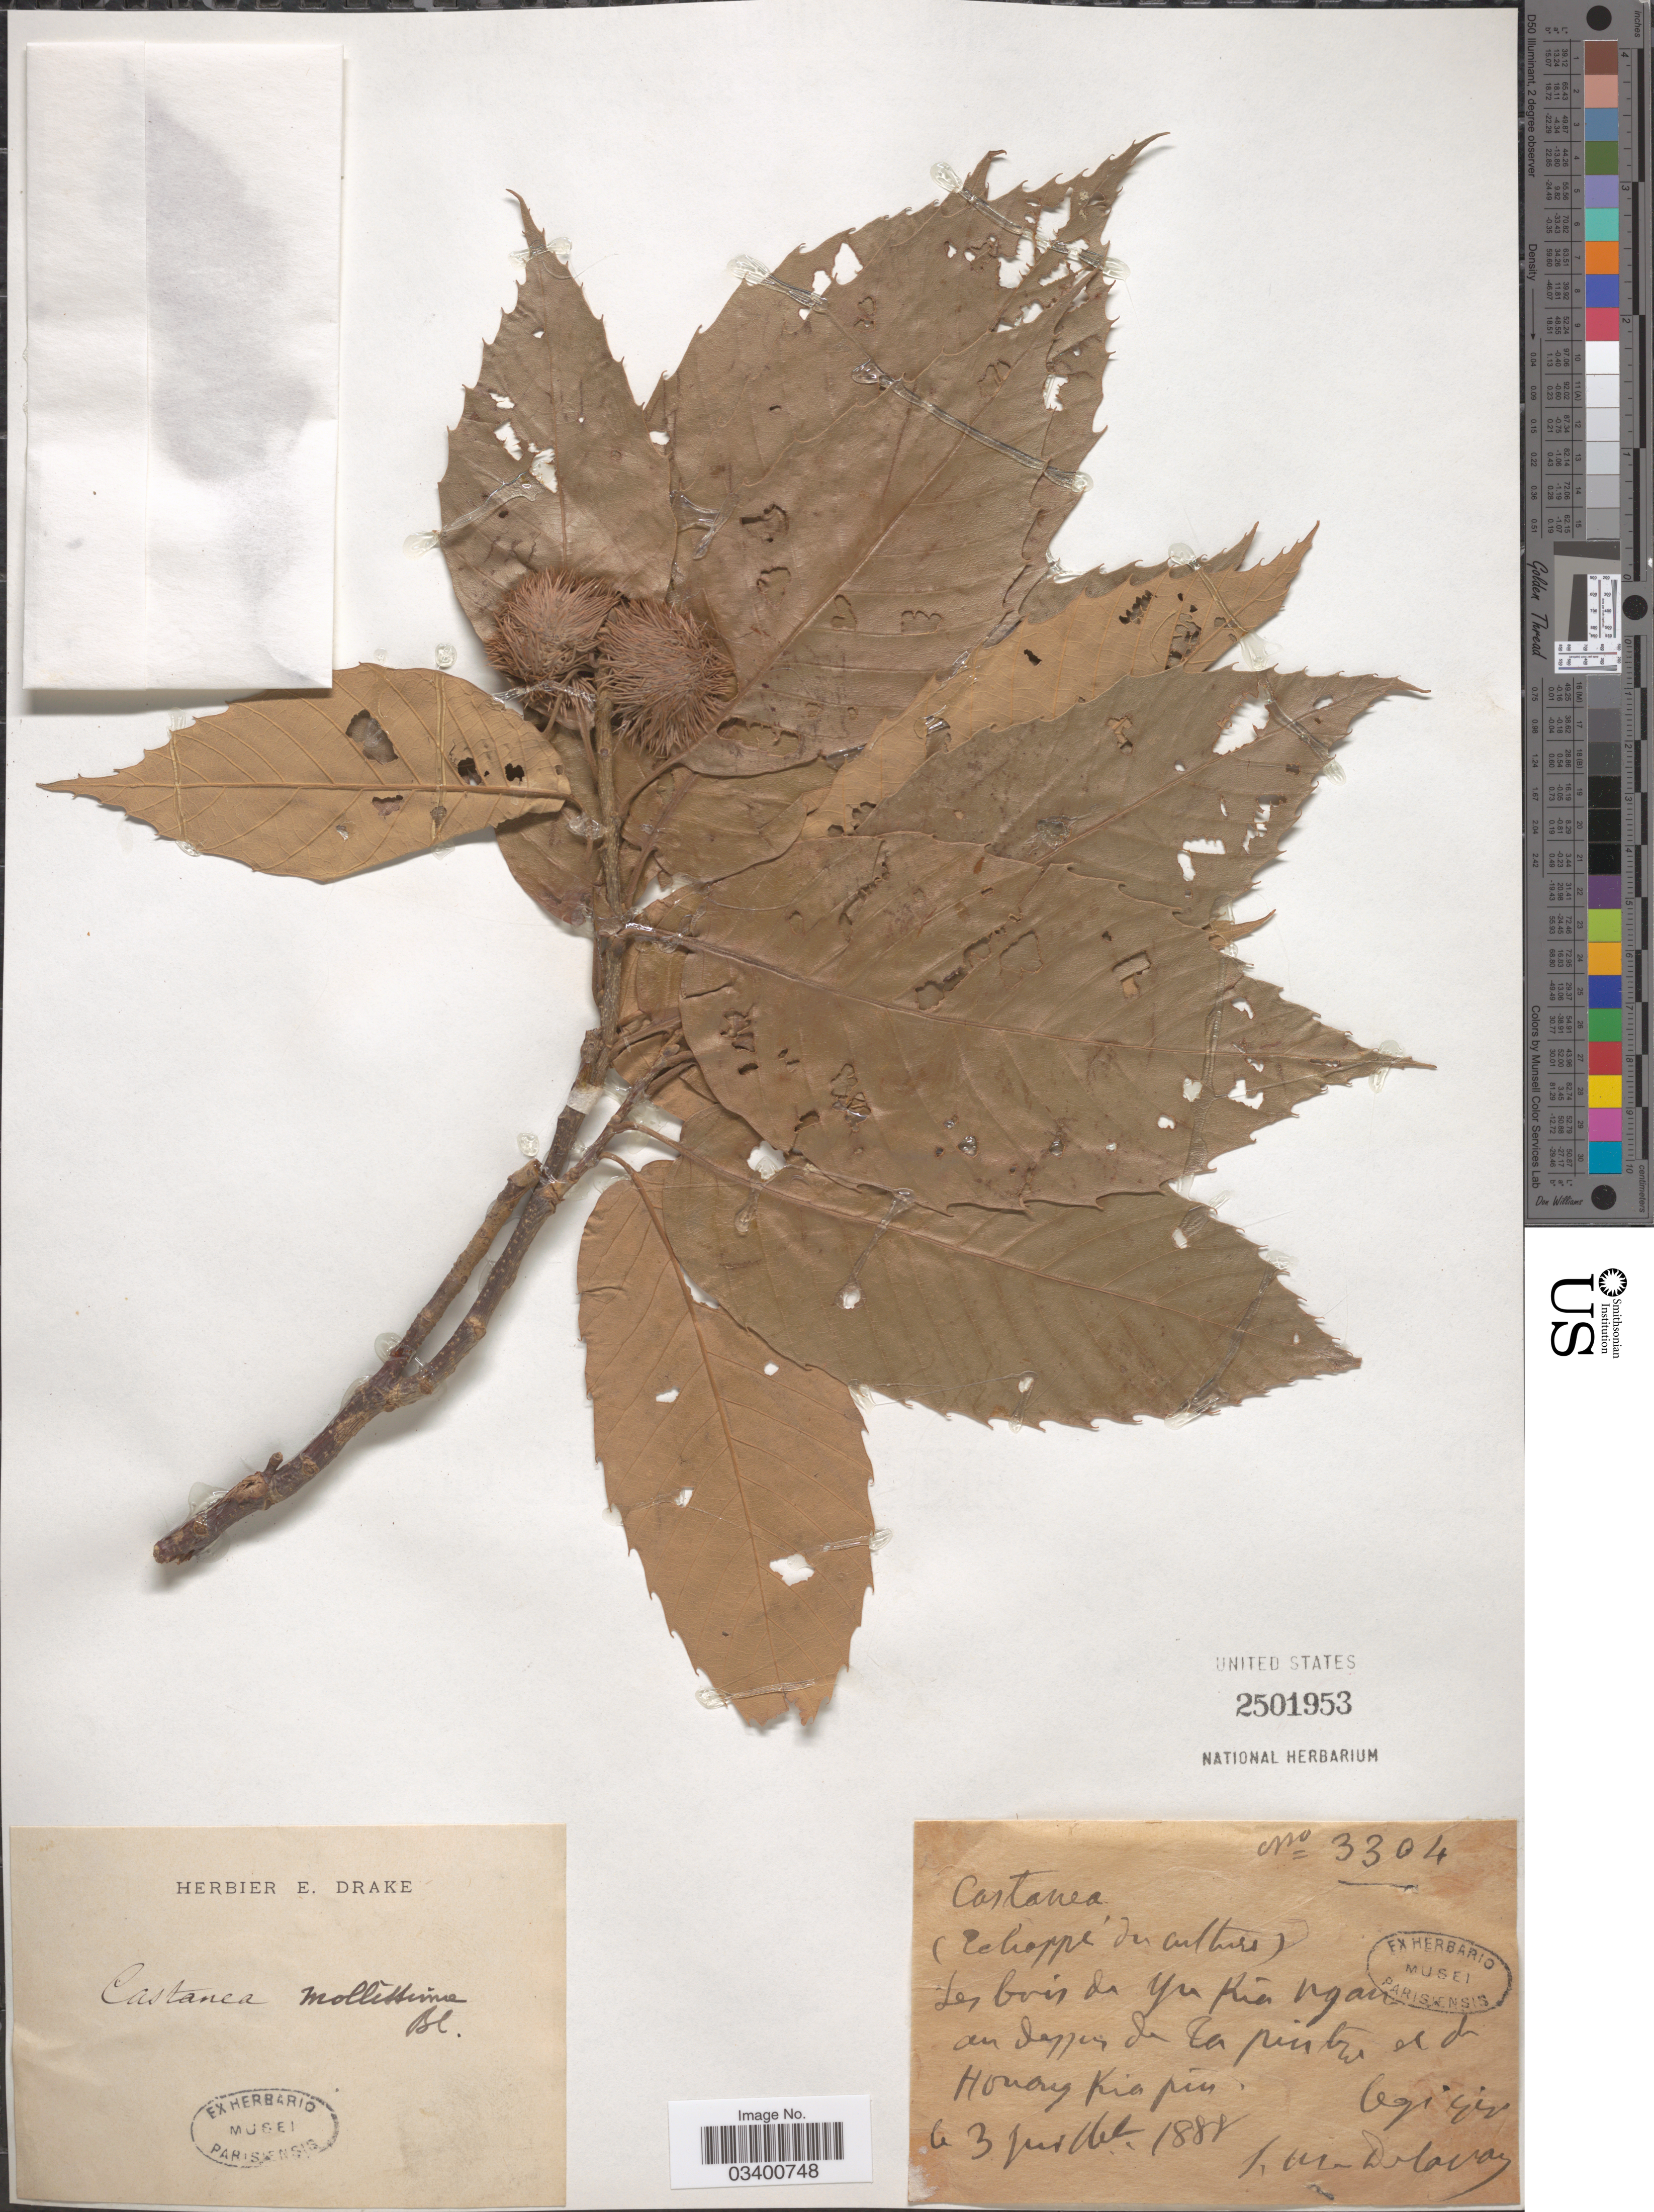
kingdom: Plantae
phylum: Tracheophyta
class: Magnoliopsida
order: Fagales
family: Fagaceae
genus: Castanea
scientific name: Castanea mollissima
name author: Blume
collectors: J. Delavay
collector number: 3304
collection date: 1888-07-03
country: China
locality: Les bois da Yu Kía ngan an daggia de la pintru al de Honay Kia pín. Cgiqu. [interpreted]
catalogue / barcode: US 2501953